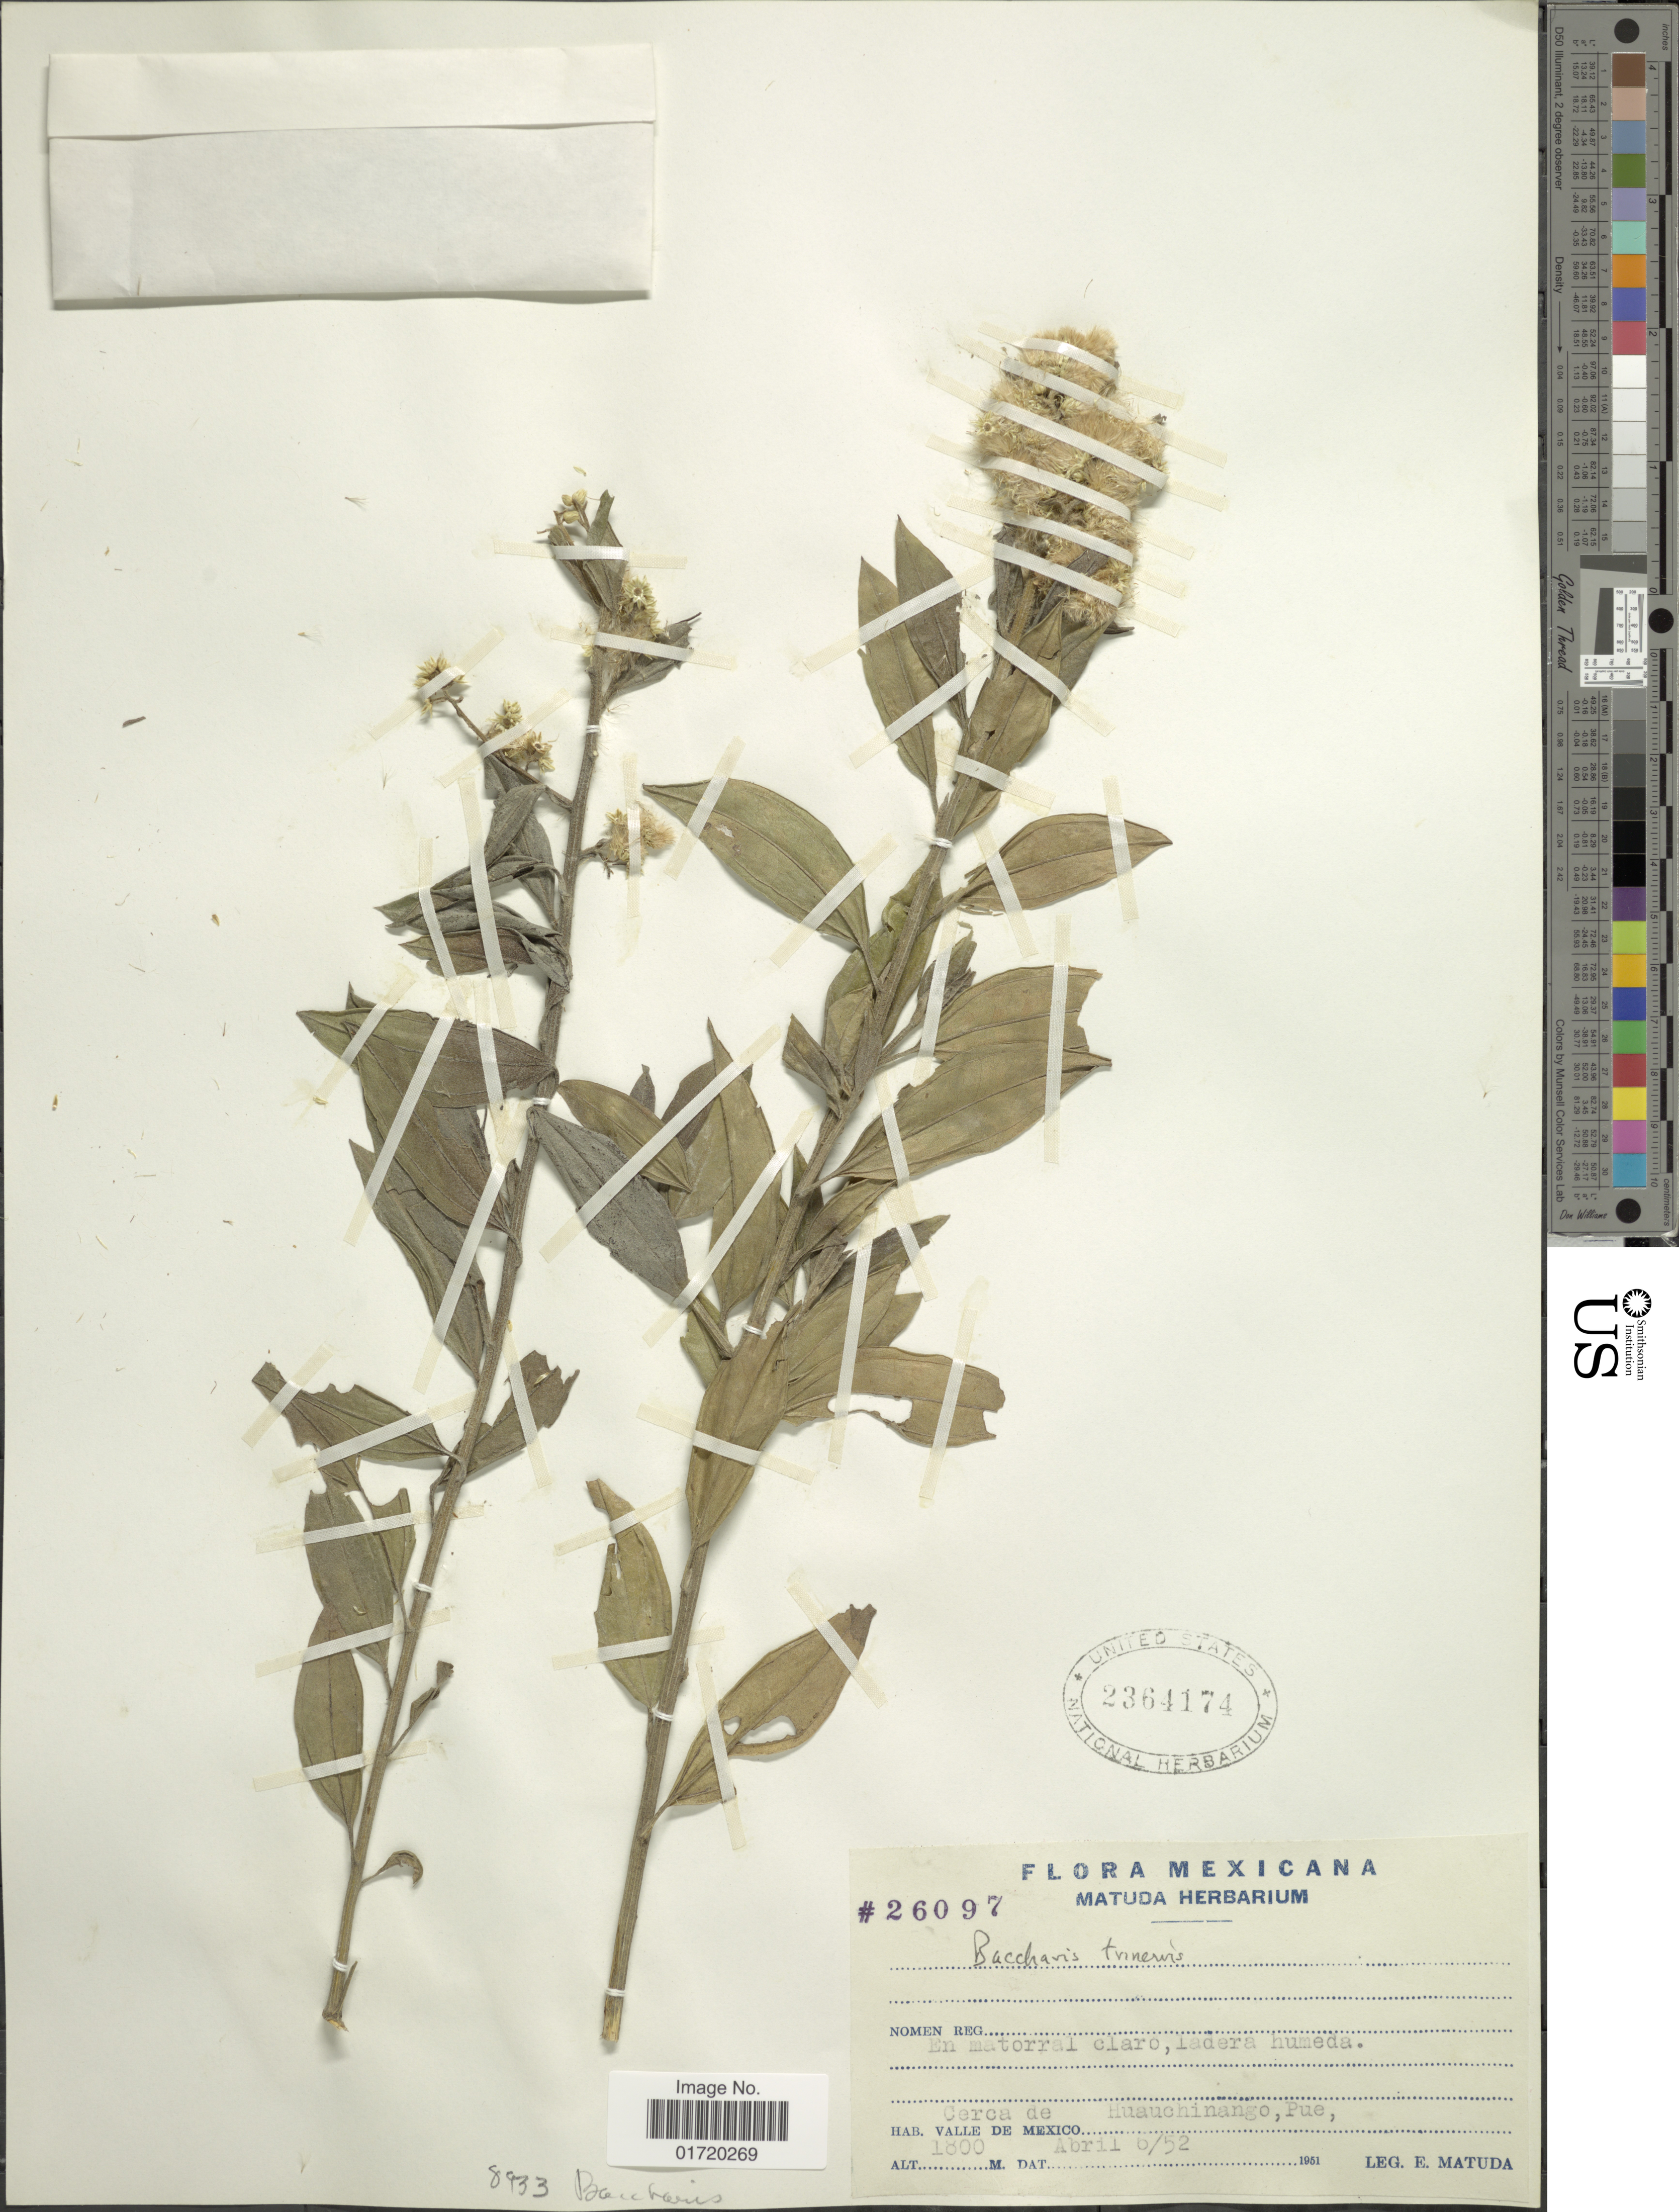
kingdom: Plantae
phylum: Tracheophyta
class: Magnoliopsida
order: Asterales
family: Asteraceae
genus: Baccharis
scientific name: Baccharis trinervis var. rhexioides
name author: (Kunth) Baker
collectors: E. Matuda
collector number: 26097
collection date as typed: Transcribed d/m/y: 6/4/52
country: Mexico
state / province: Puebla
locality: Mexicana, cerca de Huauchinango, Pue, Valle de Mexico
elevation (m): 1800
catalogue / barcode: US 2364174